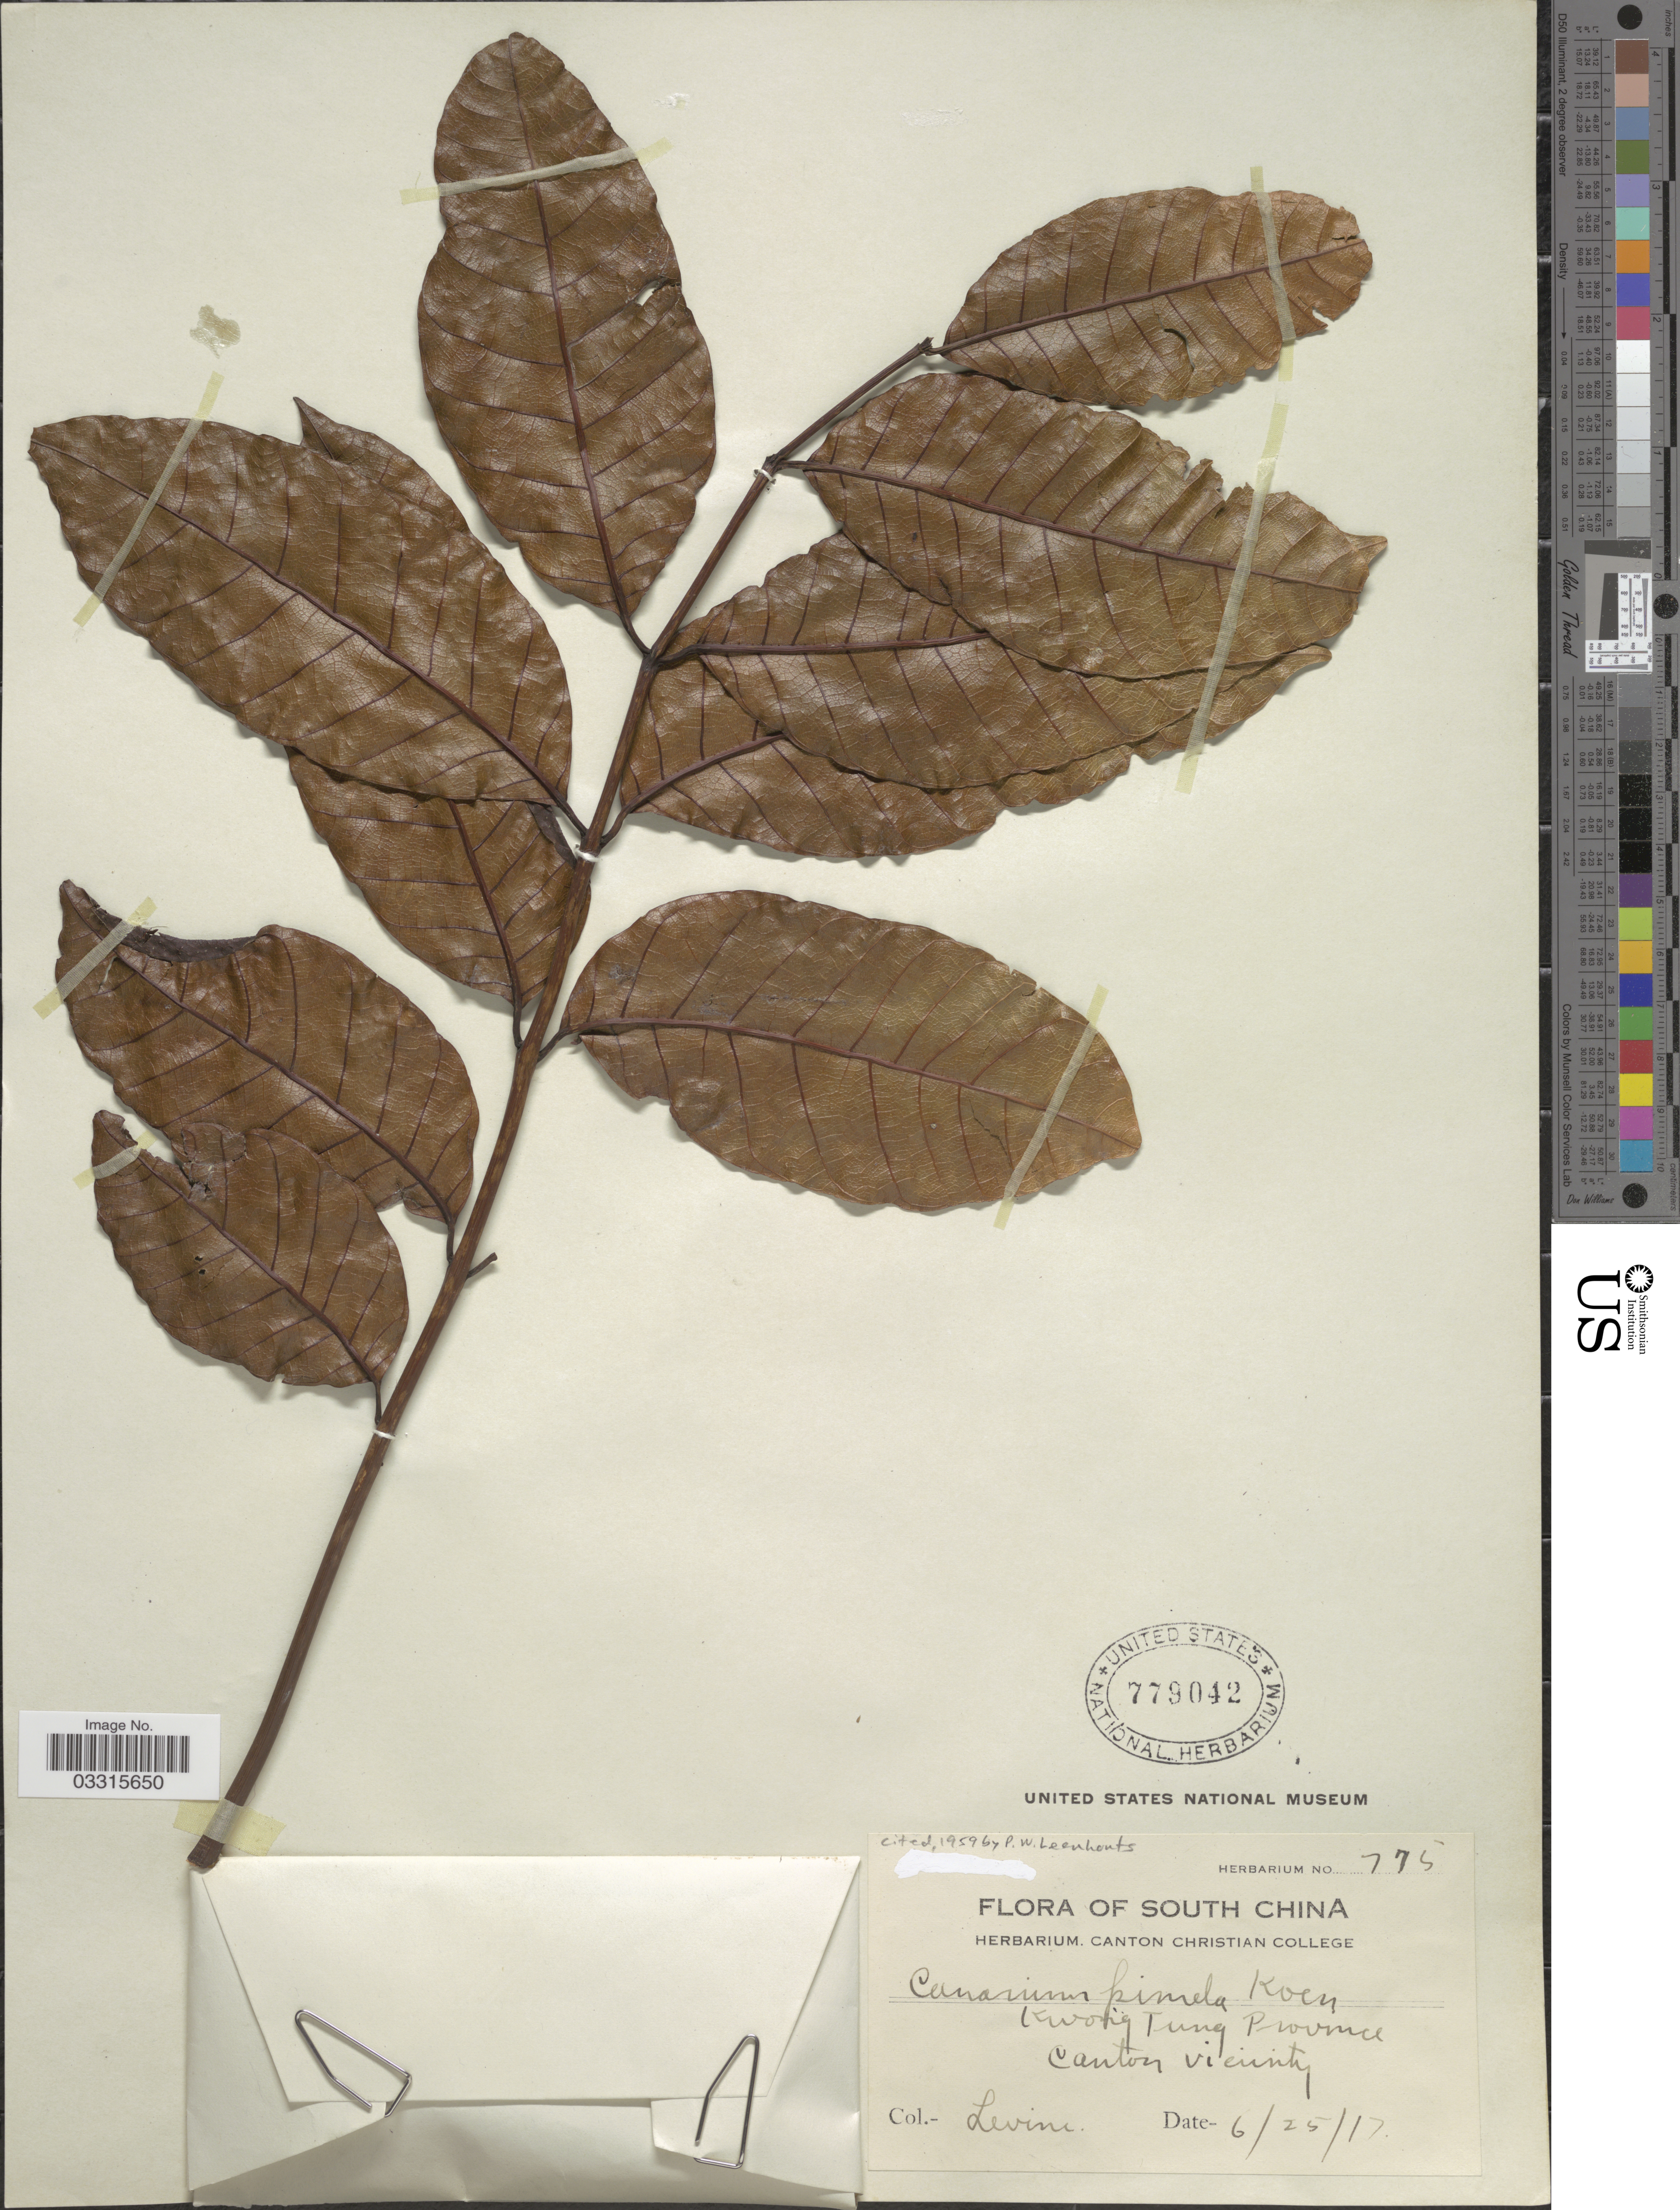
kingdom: Plantae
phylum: Tracheophyta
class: Magnoliopsida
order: Sapindales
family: Burseraceae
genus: Canarium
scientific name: Canarium pimela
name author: K.D. Koenig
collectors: -. Levine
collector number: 775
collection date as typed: Transcribed d/m/y: 25/6/17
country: China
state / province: Guangdong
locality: South China. Kwong Tung Province. Canton vicinity.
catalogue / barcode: US 779042